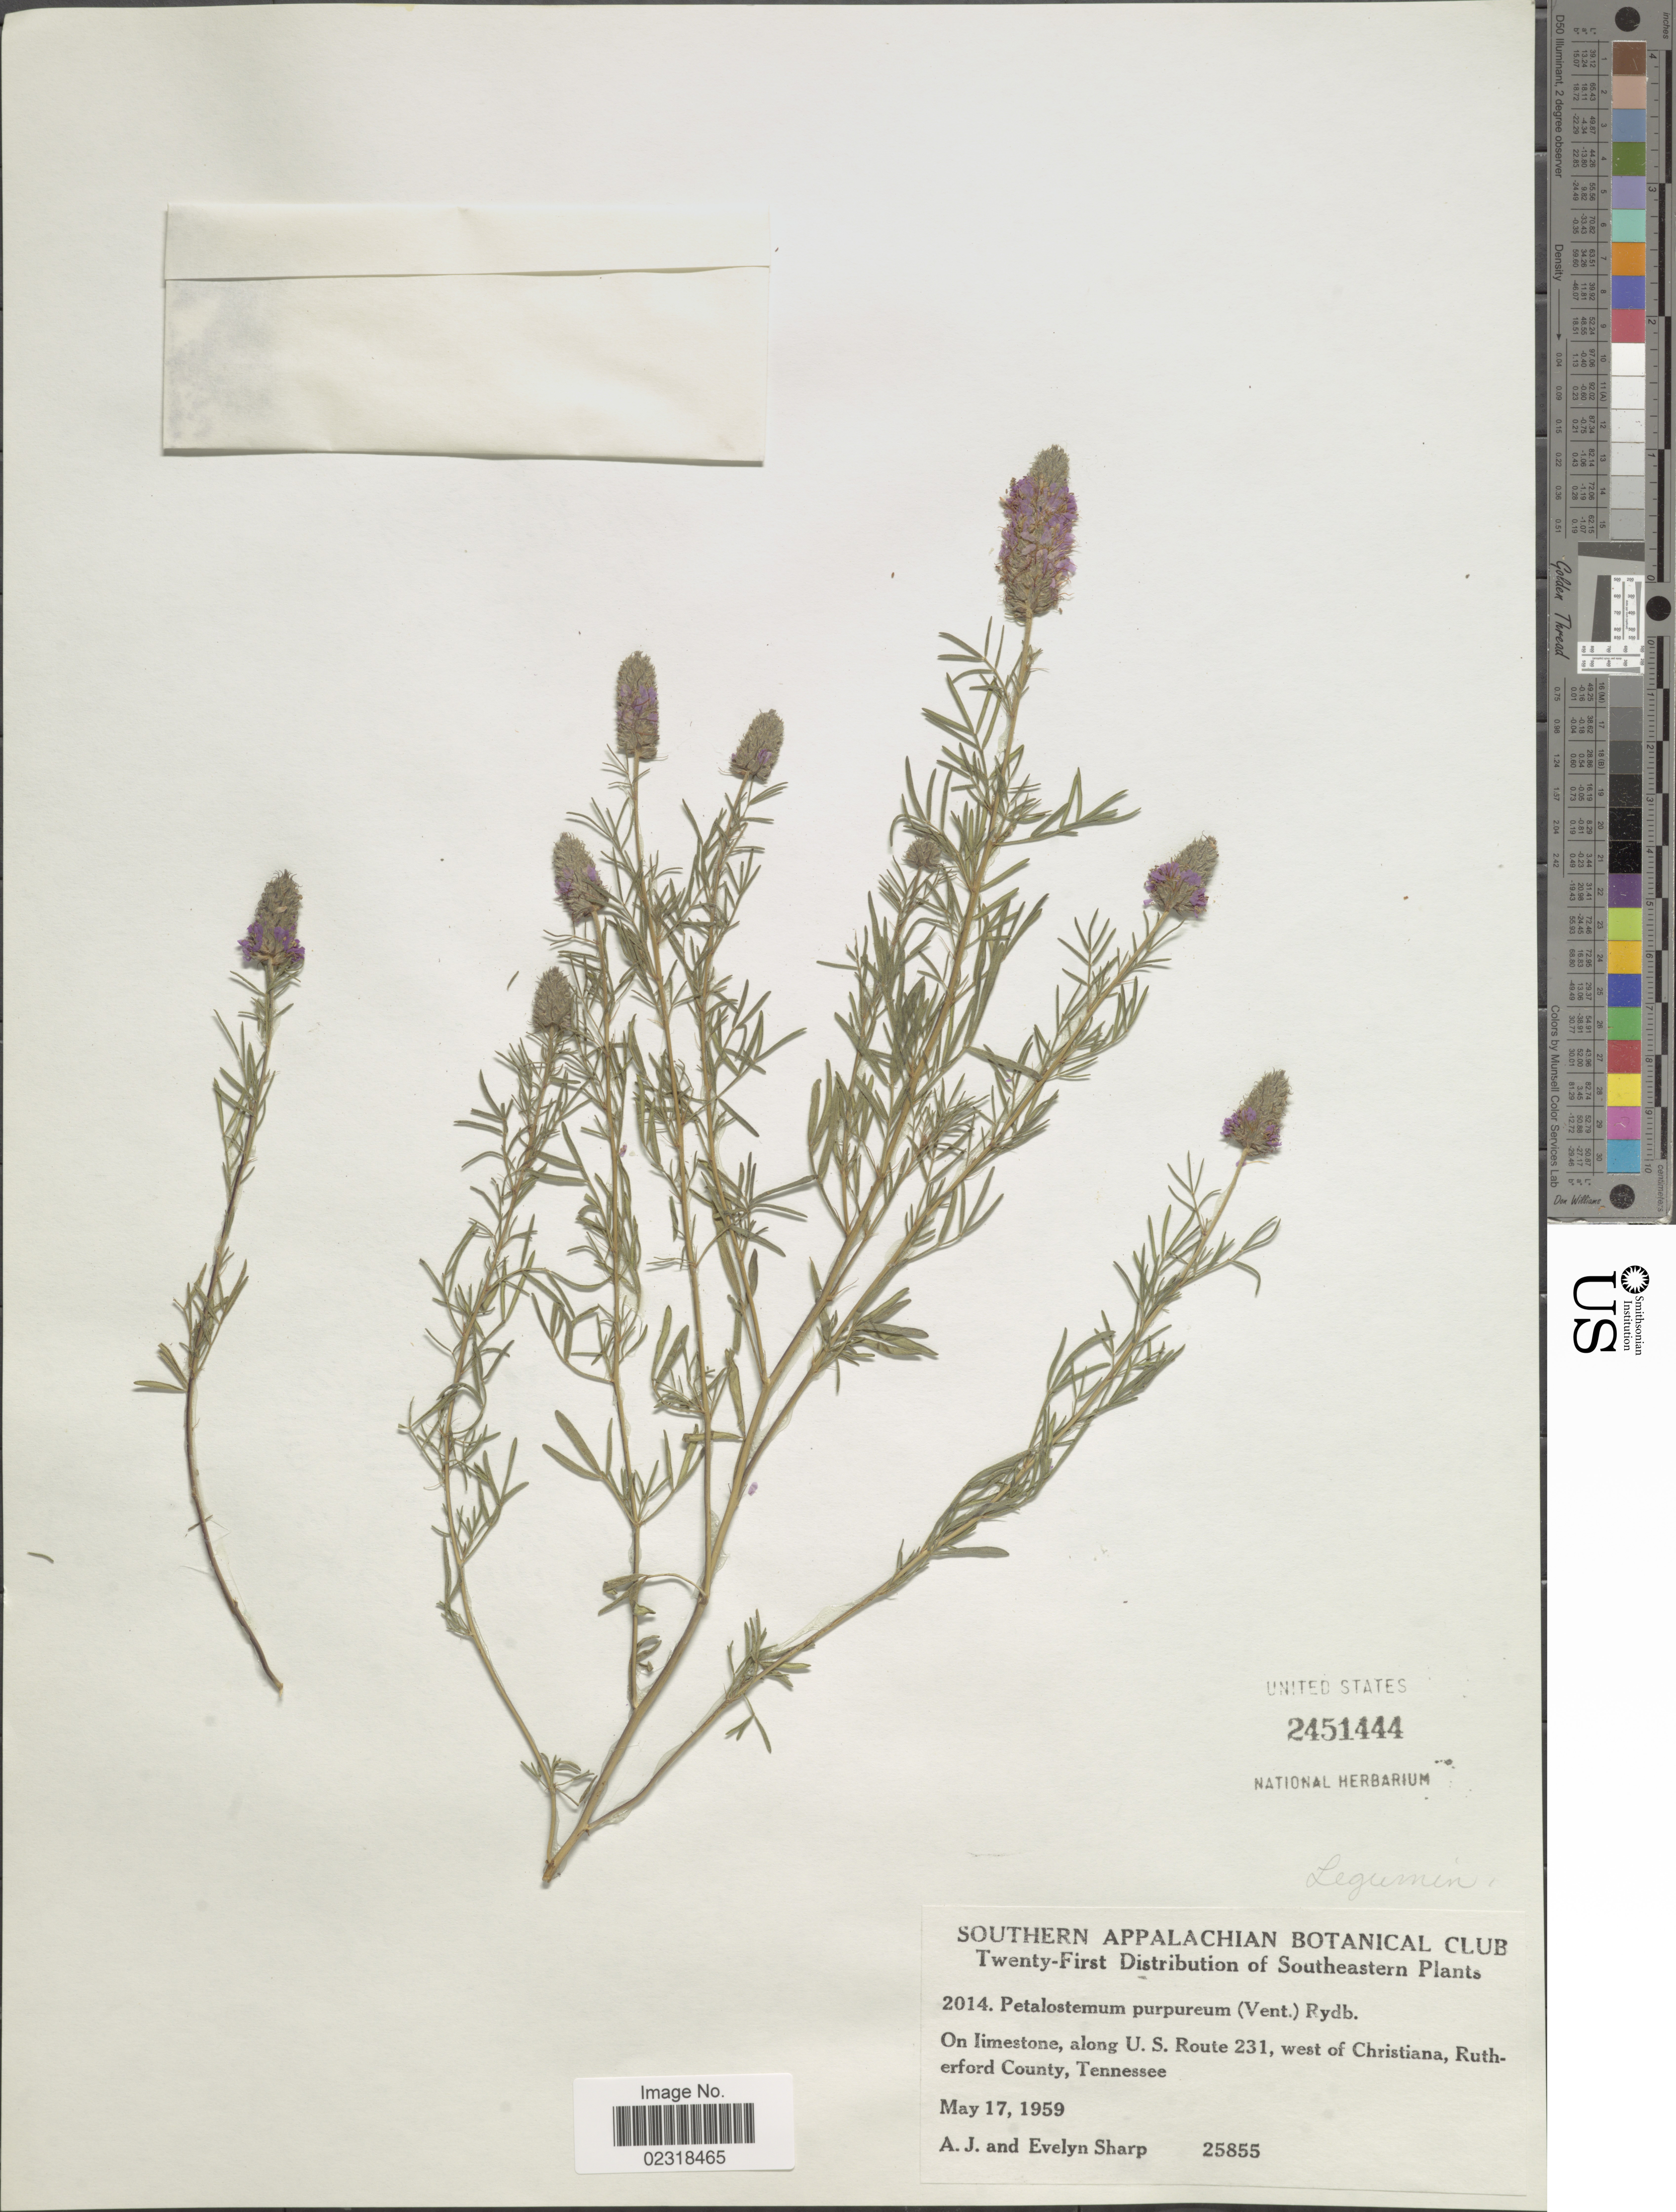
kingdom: Plantae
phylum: Tracheophyta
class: Magnoliopsida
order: Fabales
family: Fabaceae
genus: Dalea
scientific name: Dalea purpurea var. purpurea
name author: Vent.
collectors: A. J. Sharp & E. Sharp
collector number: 25855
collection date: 1959-05-17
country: United States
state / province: Tennessee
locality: On limestone, along U.S. Route 231, west of Christiana, Rutherford County, Tennessee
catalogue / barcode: US 2451444